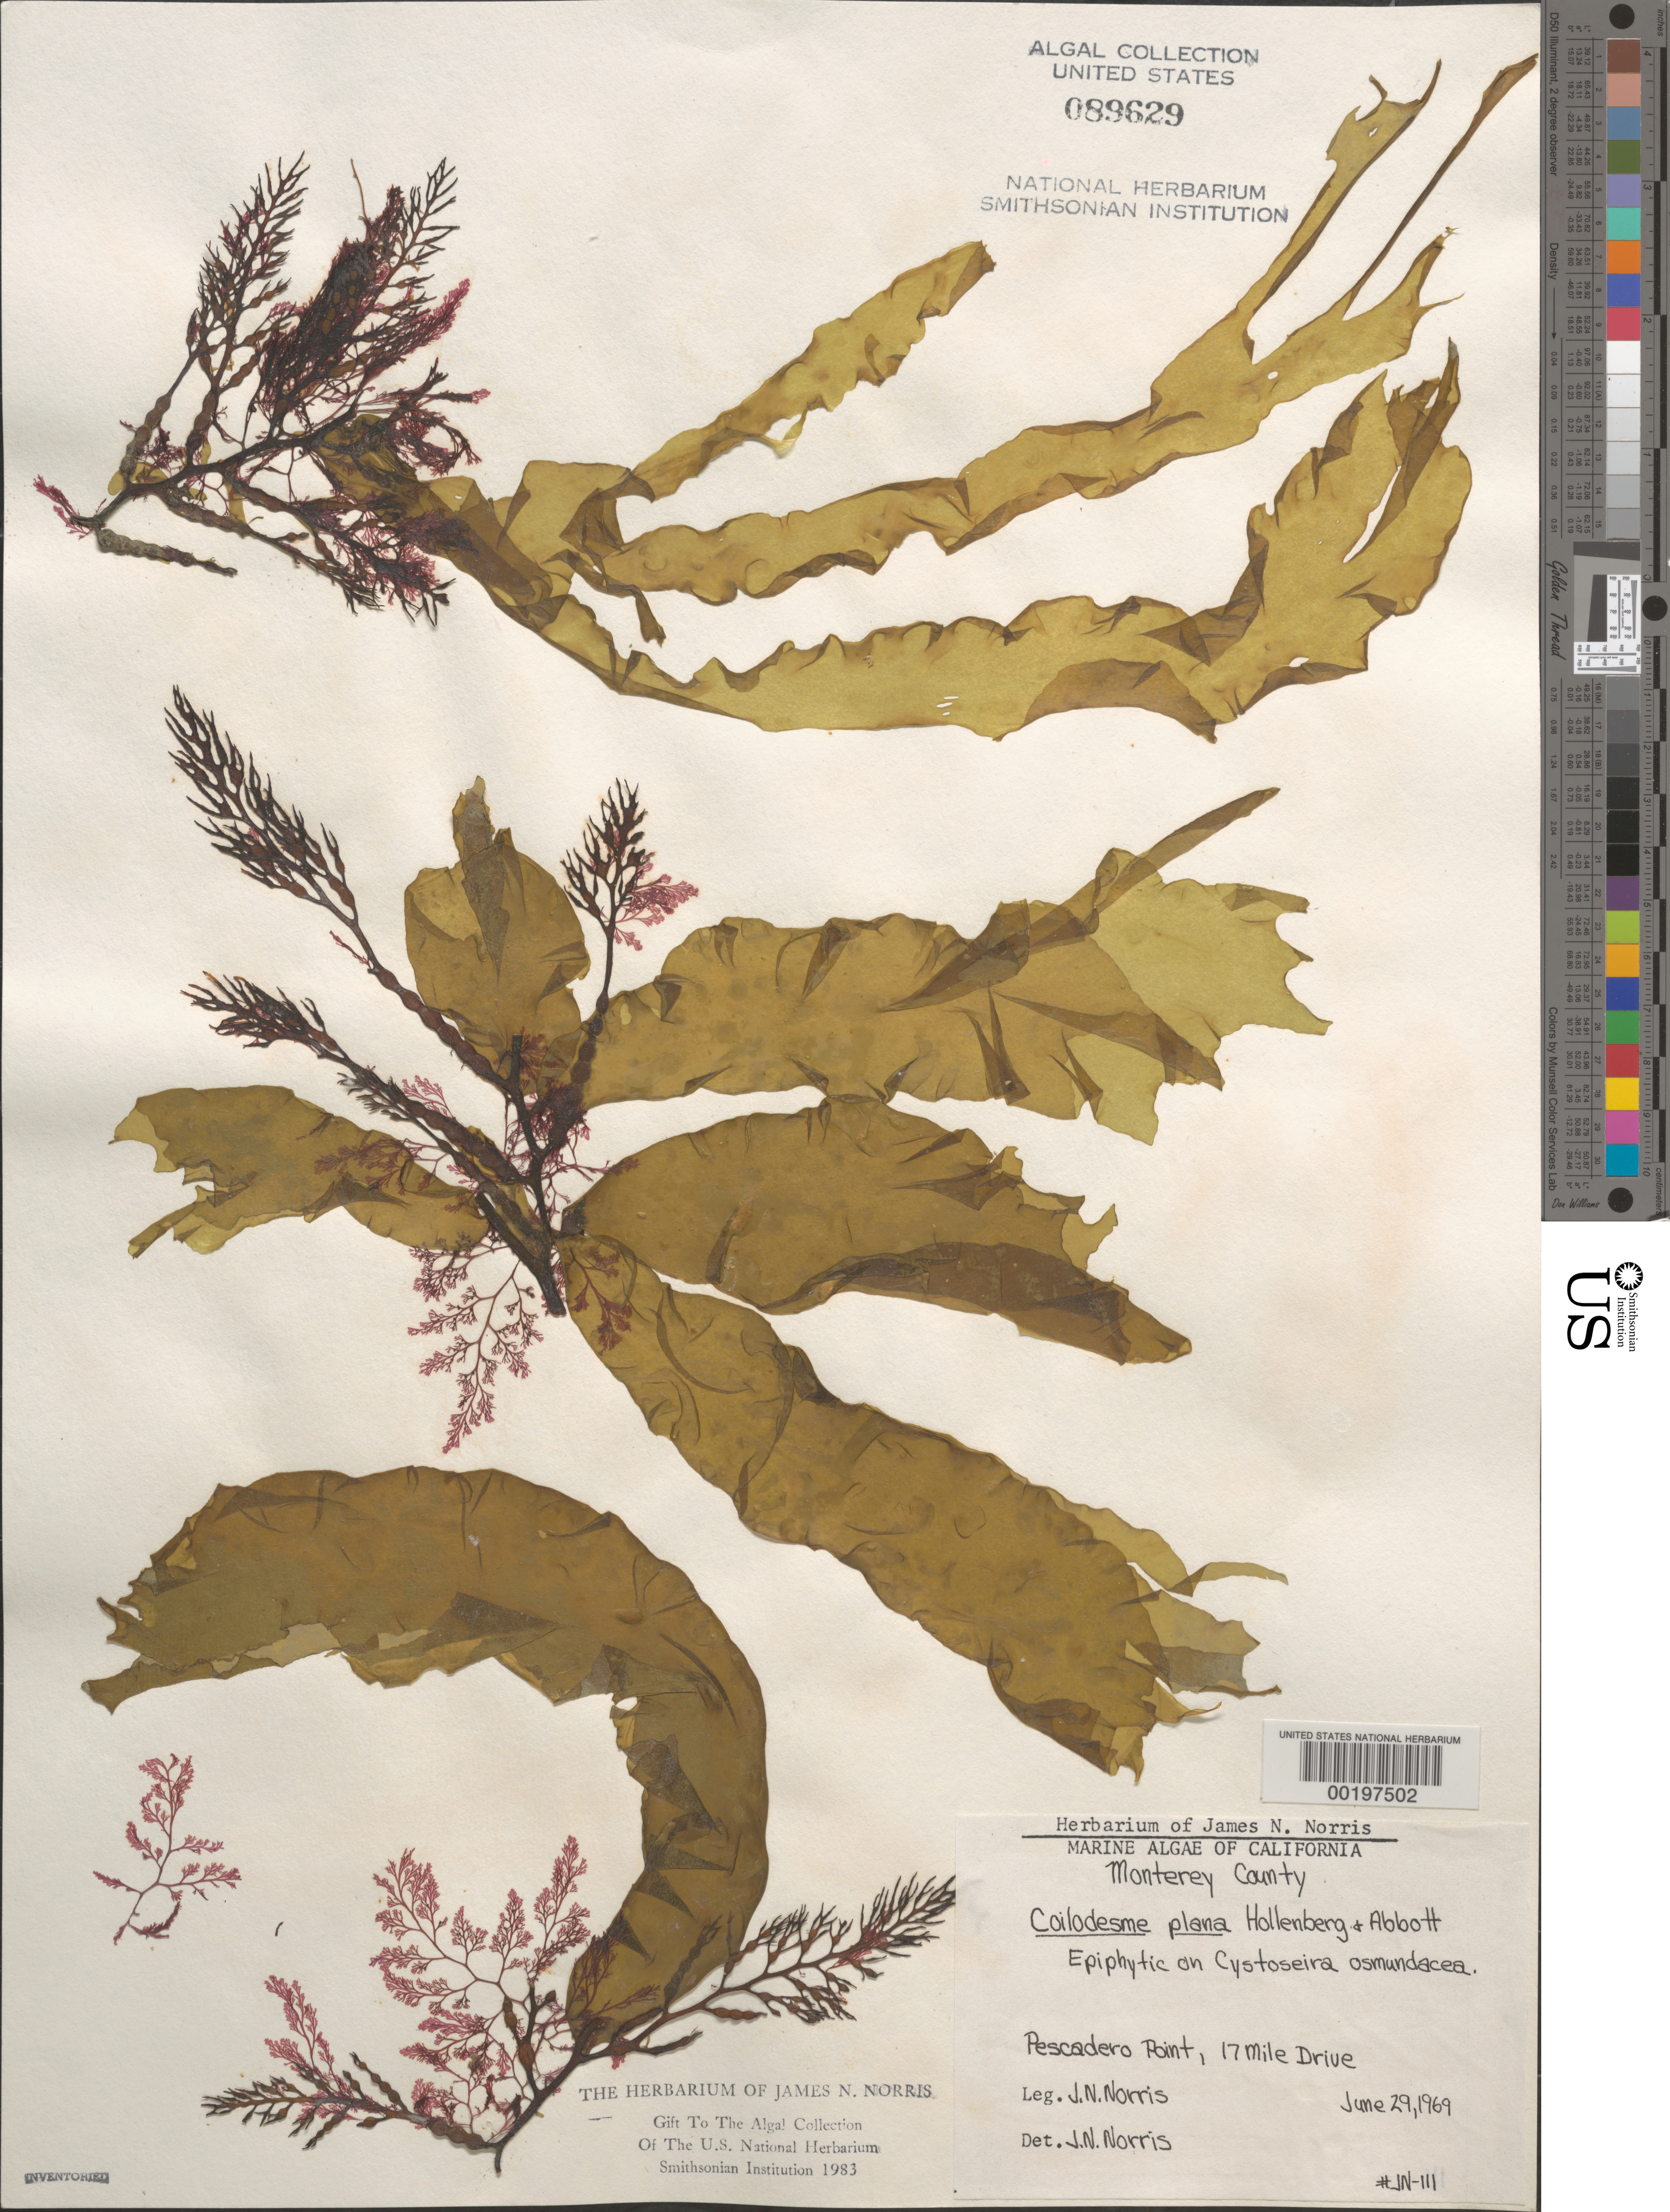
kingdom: Chromista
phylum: Ochrophyta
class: Phaeophyceae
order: Ectocarpales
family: Chordariaceae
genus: Coilodesme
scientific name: Coilodesme plana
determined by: Norris, James N.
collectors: J. N. Norris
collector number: JN-111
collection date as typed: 29 Jun 1969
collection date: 1969-06-29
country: United States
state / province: California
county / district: Monterey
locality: Pescadero Point, 17 Mile Drive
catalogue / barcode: US 89629